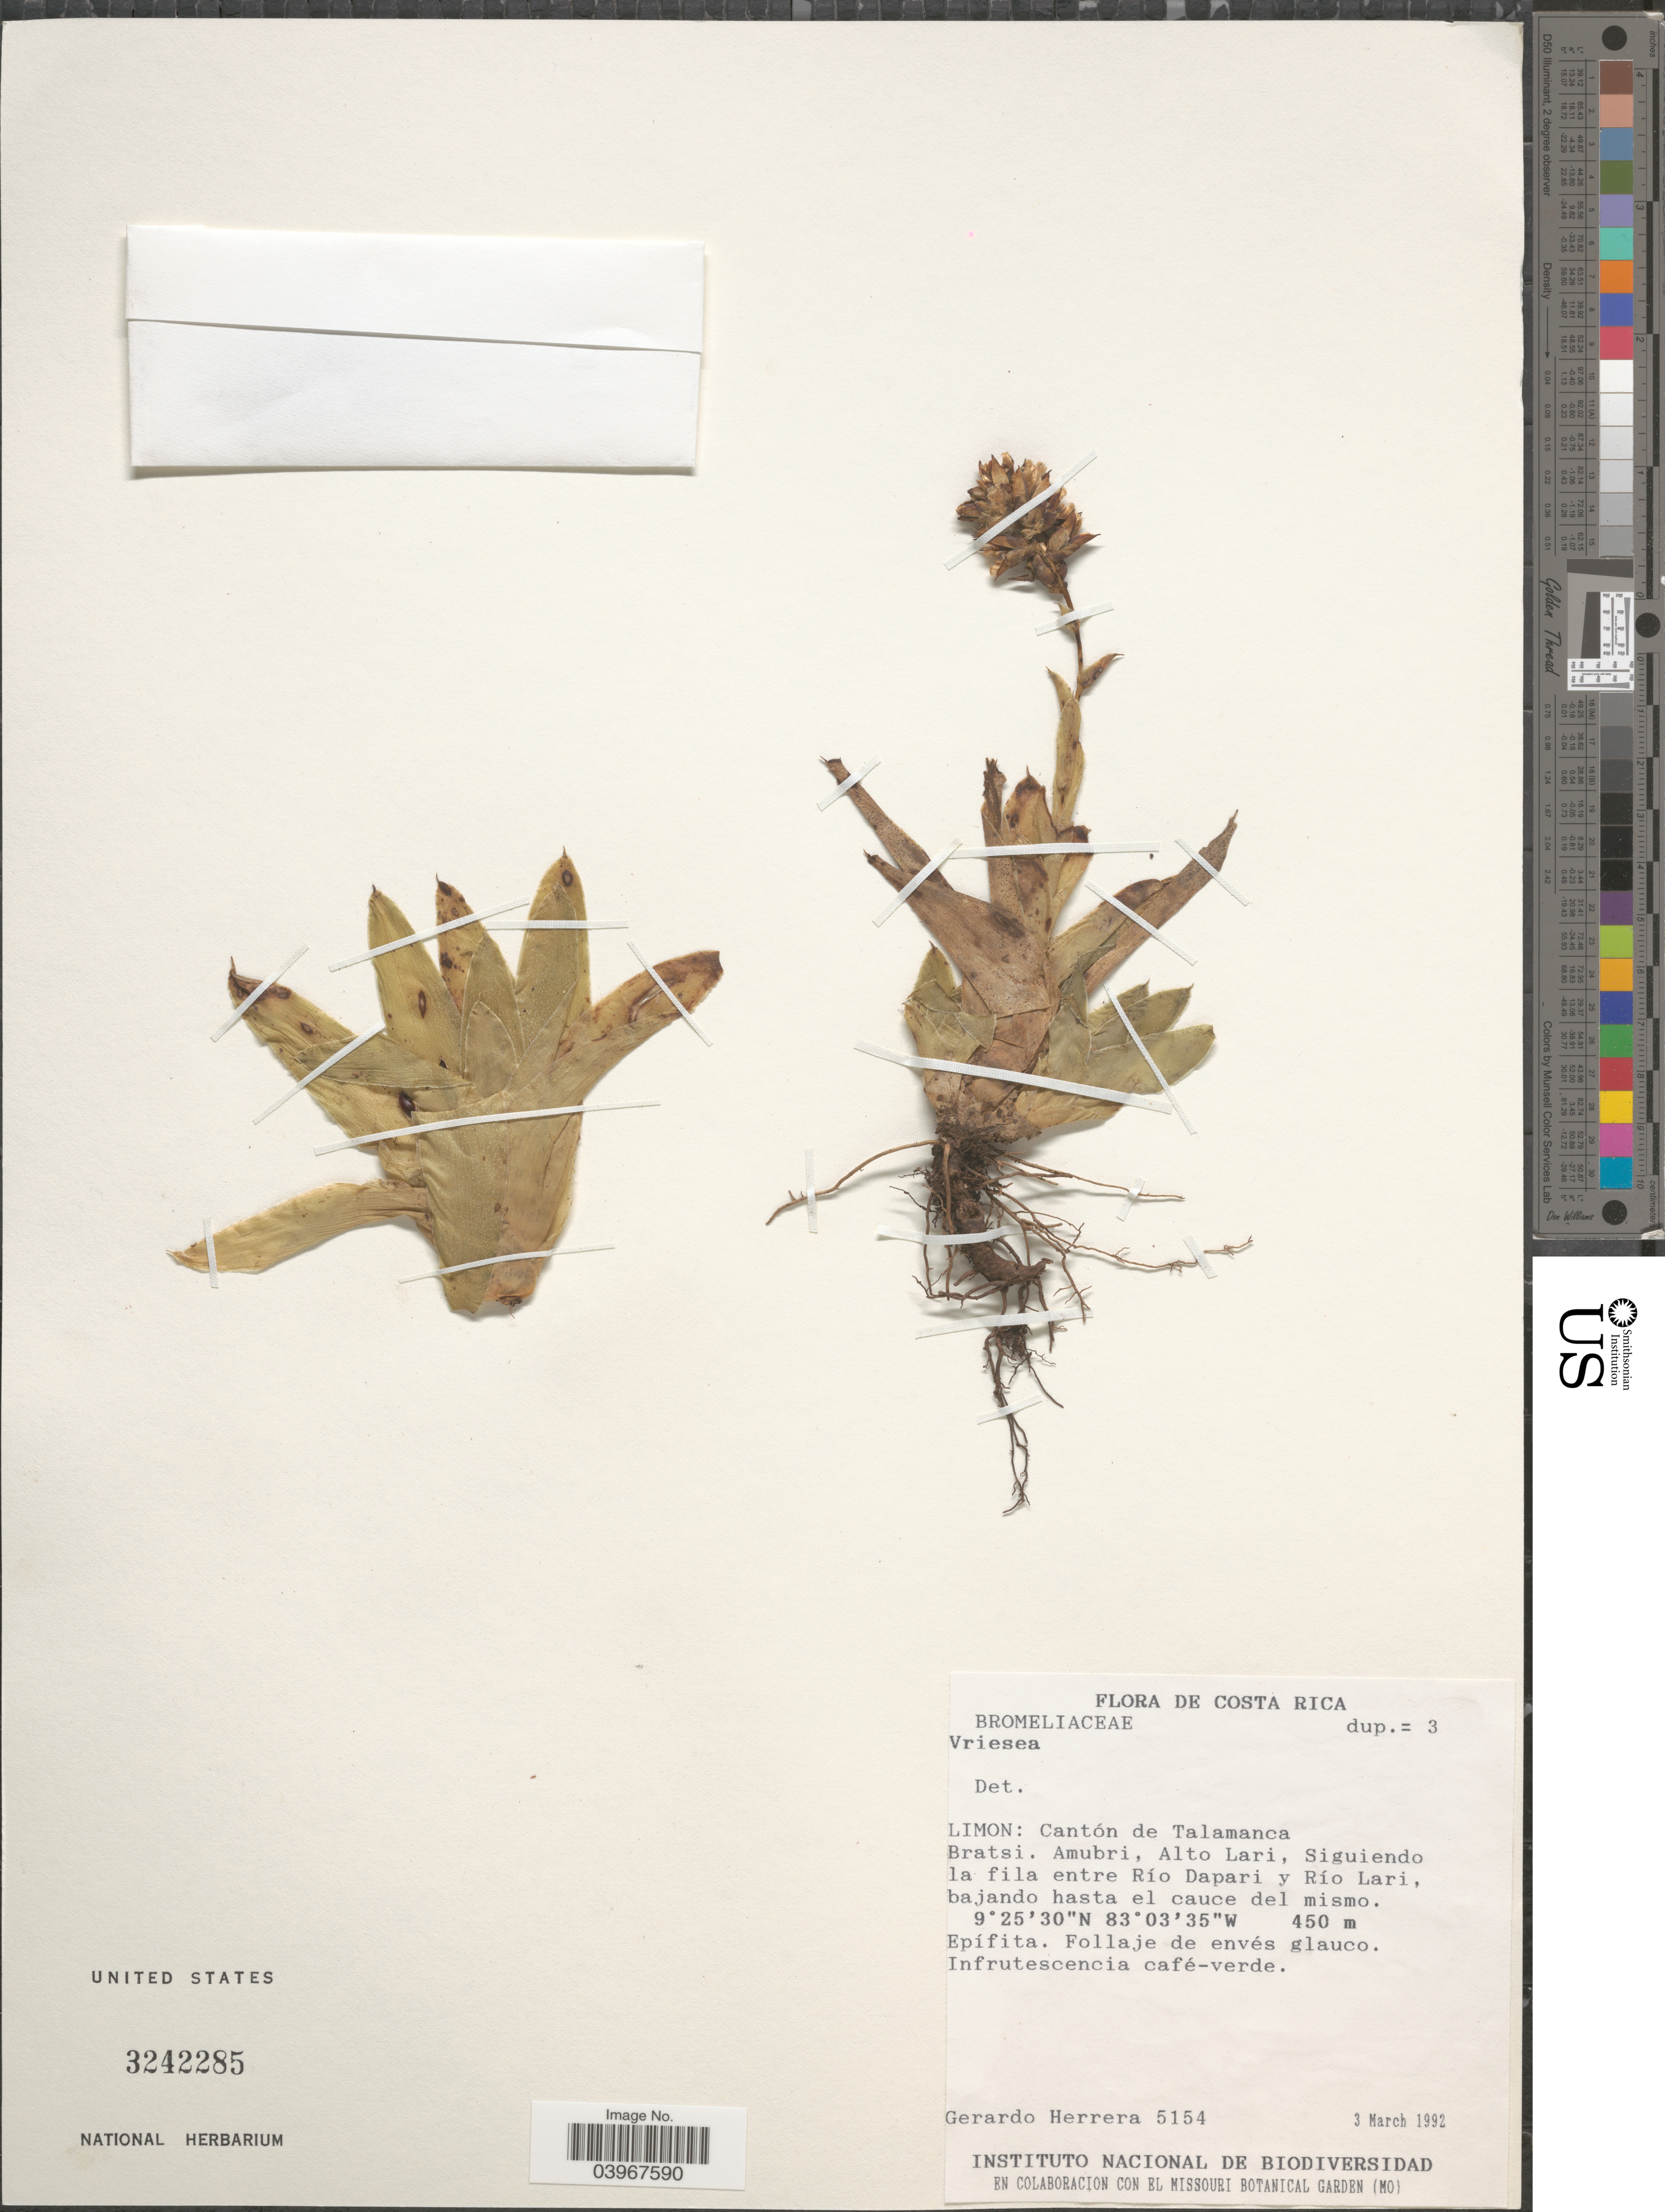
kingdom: Plantae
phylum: Tracheophyta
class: Liliopsida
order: Poales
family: Bromeliaceae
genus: Werauhia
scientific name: Werauhia werckleana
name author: (Mez) J.R. Grant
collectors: G. Herrera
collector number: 5154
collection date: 1992-03-03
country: Costa Rica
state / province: Limón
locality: Cantón de Talamanca. Bratsi. Amubri, Alto Lari, Siguiendo la fila entre Río Dapari y Río Lari, bajando hasta el cauce del mismo.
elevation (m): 450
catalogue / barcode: US 3242285